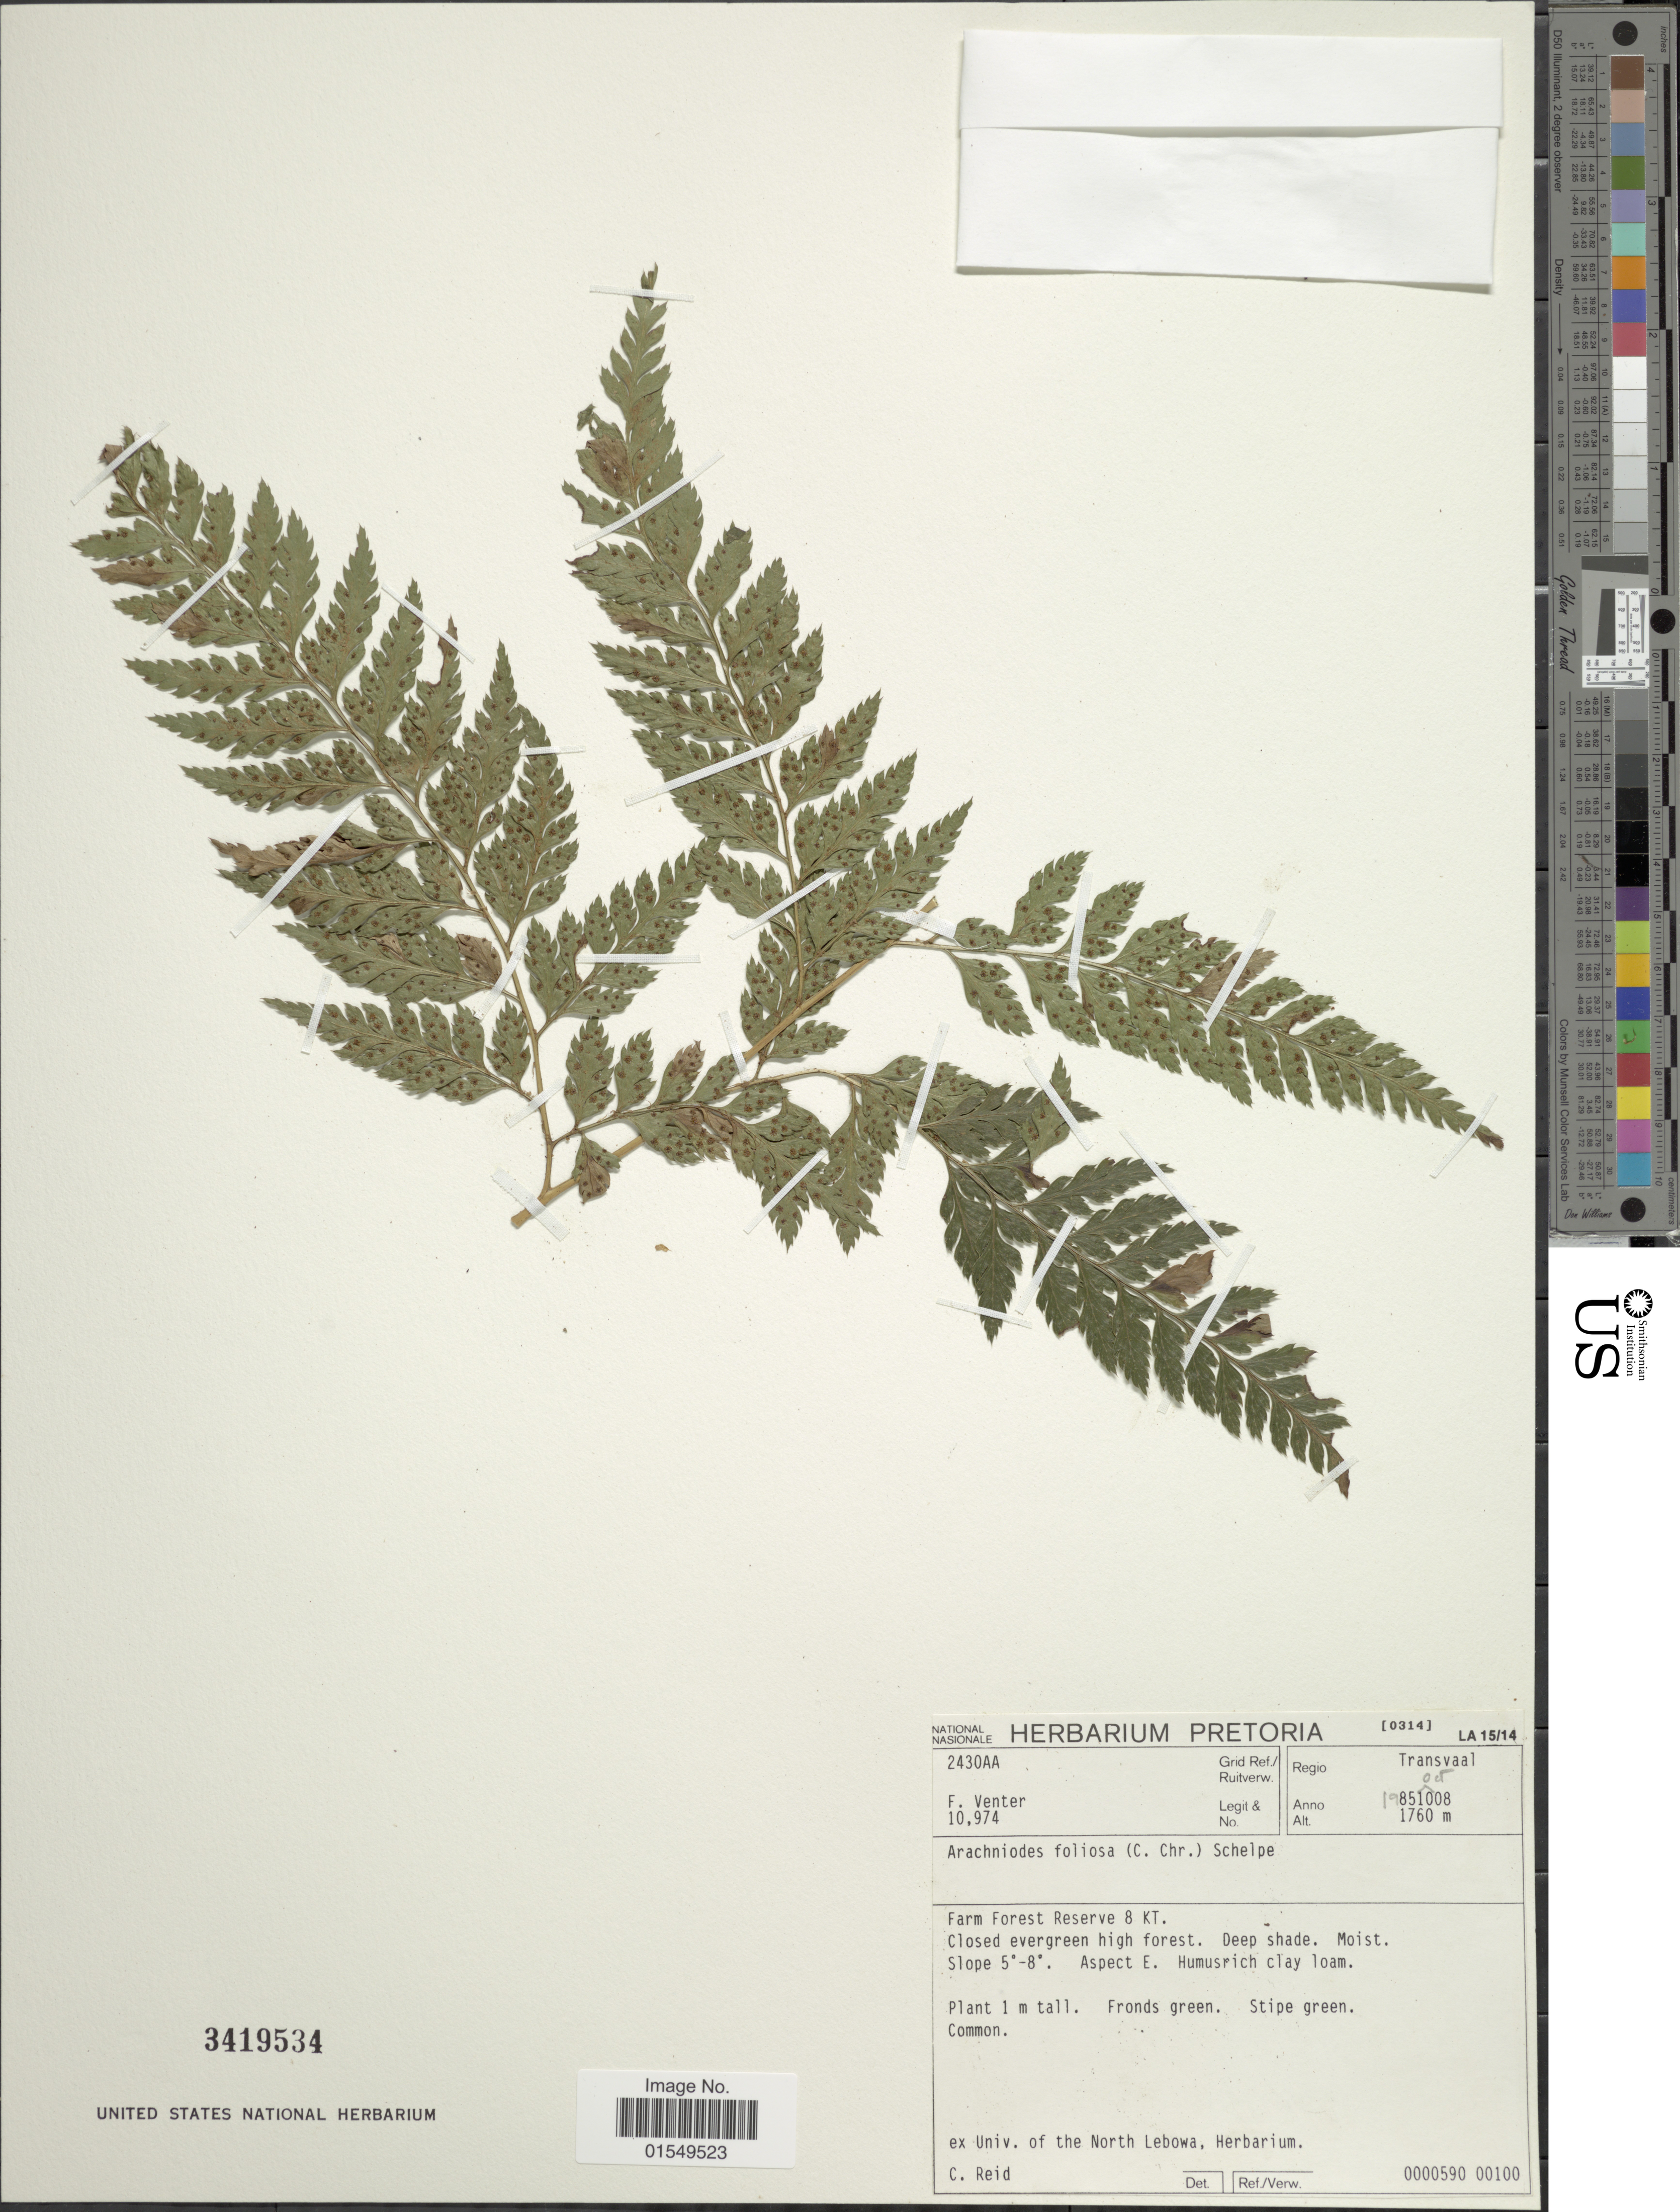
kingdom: Plantae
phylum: Tracheophyta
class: Polypodiopsida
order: Polypodiales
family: Dryopteridaceae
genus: Arachniodes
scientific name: Arachniodes foliosa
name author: (C. Chr.) Schelpe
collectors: F. Venter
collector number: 10974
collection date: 1985-08-10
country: South Africa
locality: Transvaal, Farm forest Reserve 8 KT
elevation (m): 1760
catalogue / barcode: US 3419534